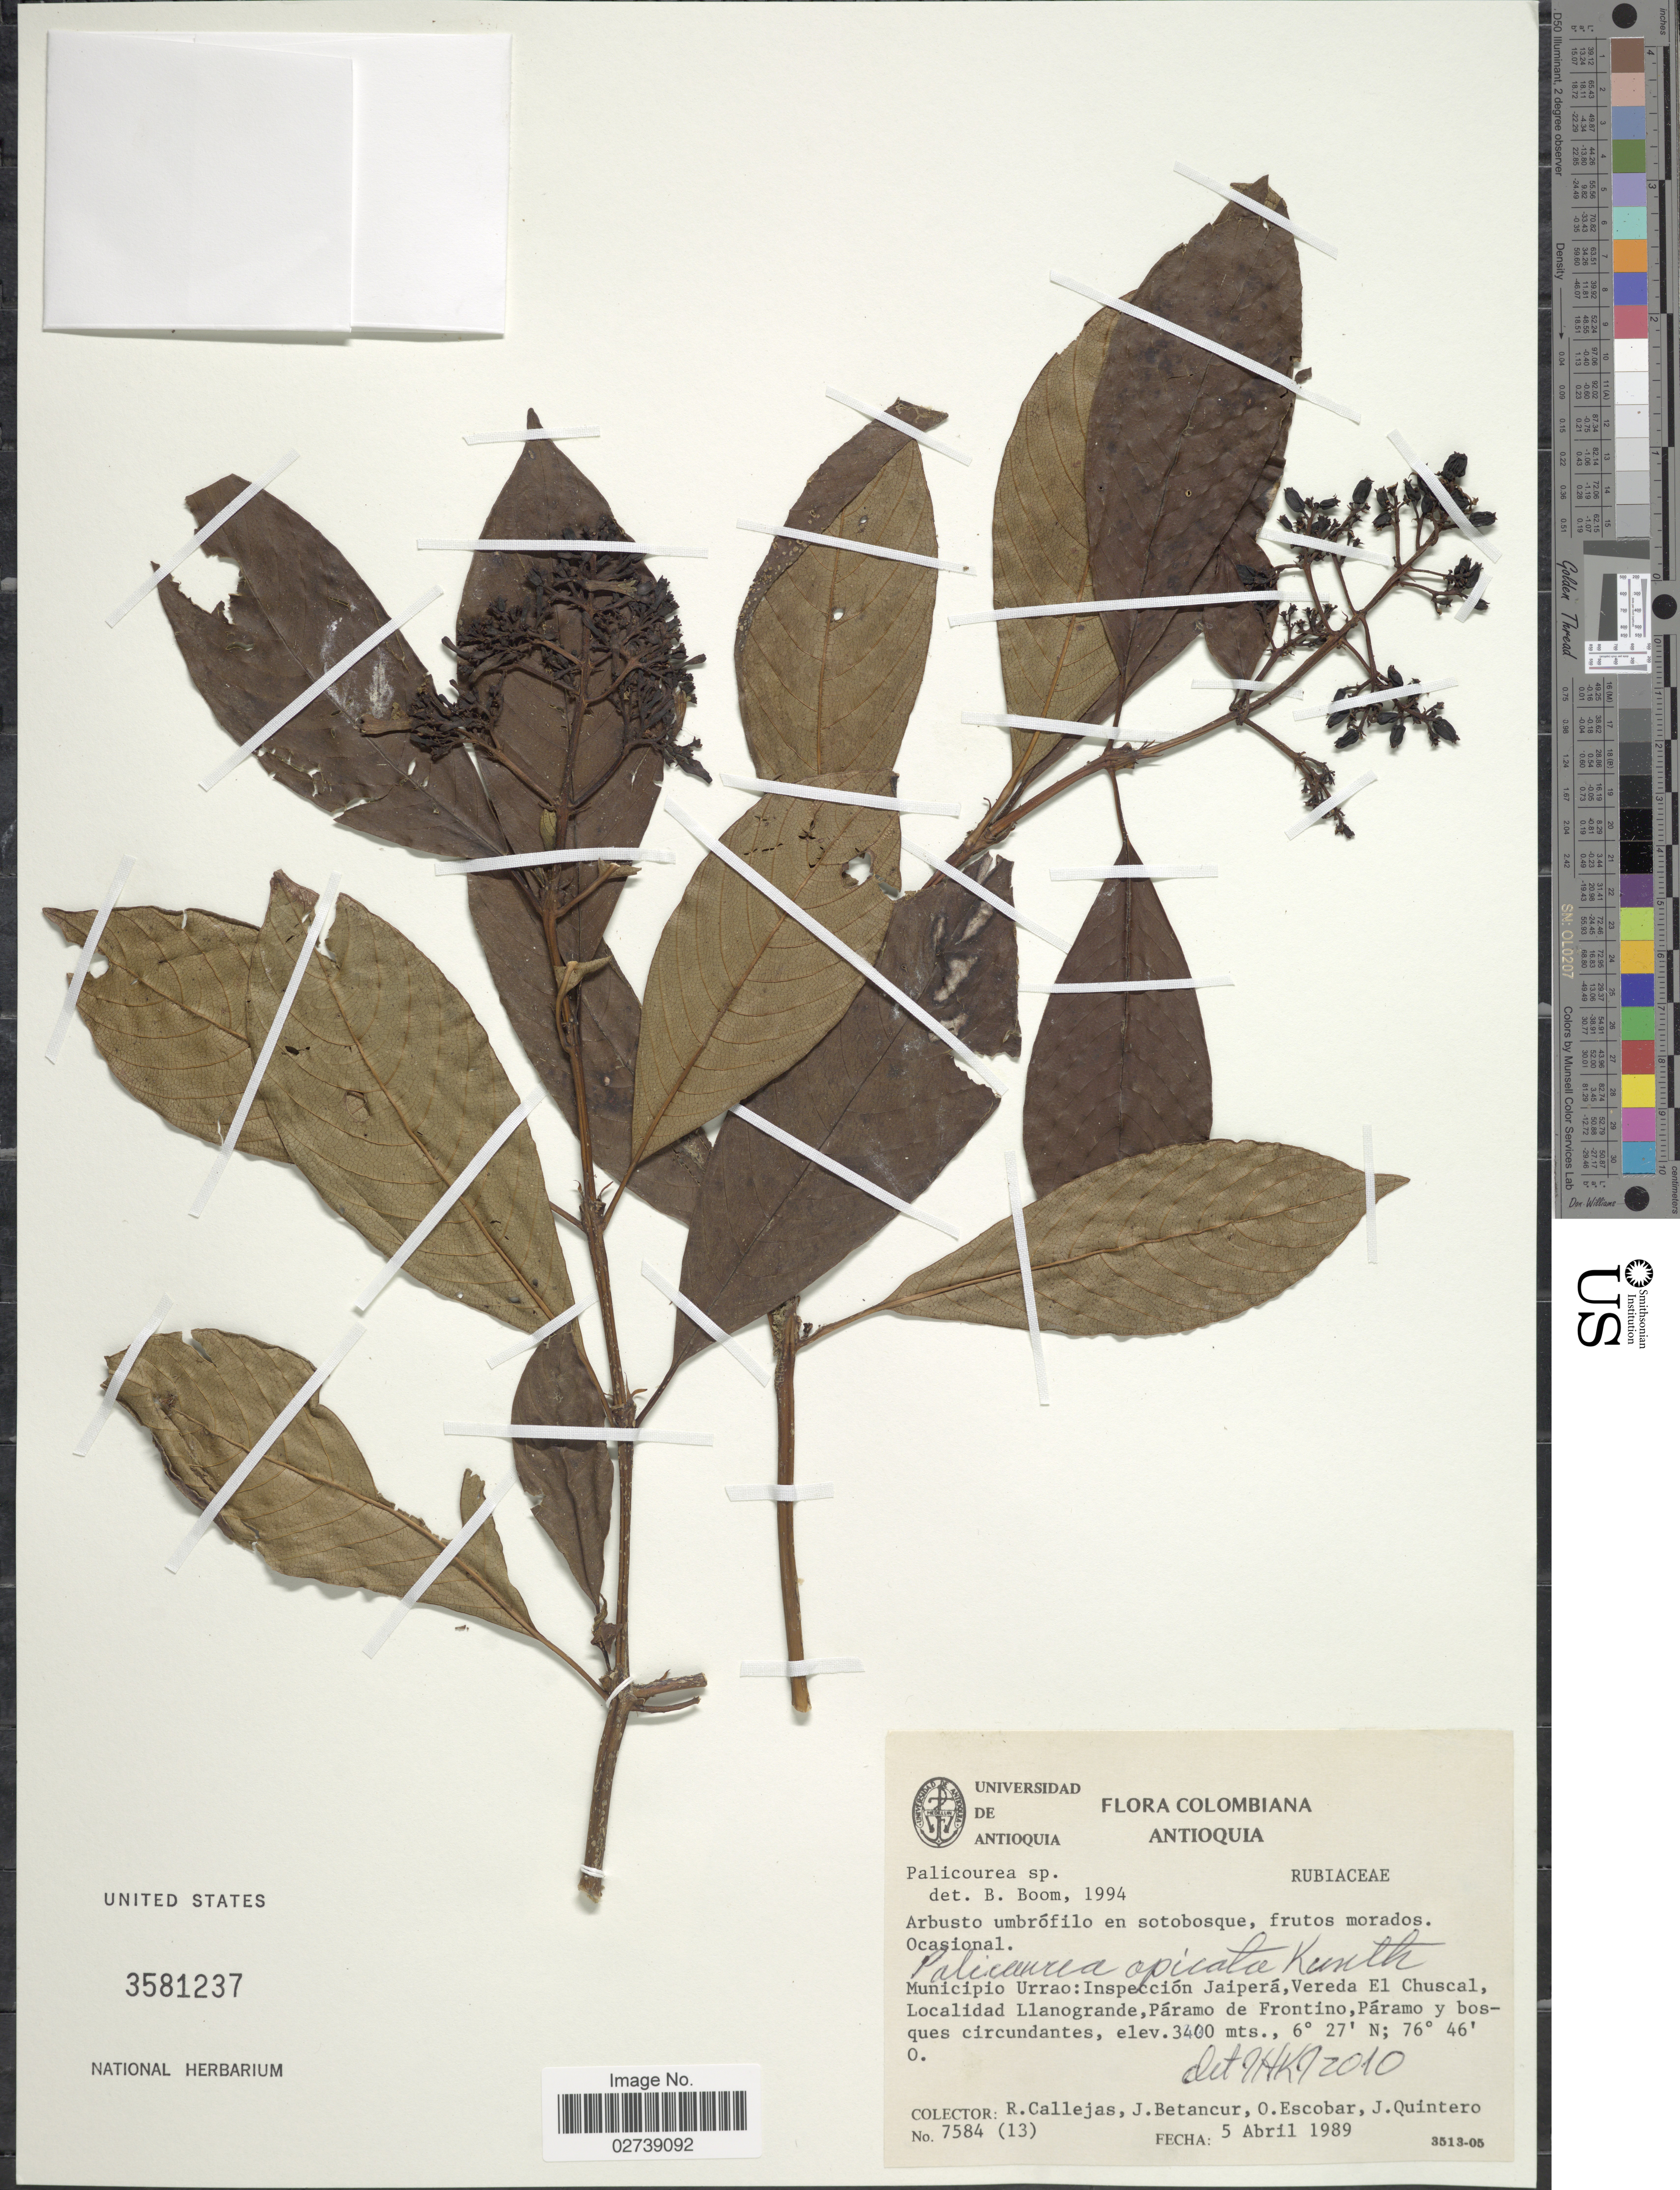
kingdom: Plantae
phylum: Tracheophyta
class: Magnoliopsida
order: Gentianales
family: Rubiaceae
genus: Palicourea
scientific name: Palicourea apicata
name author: Kunth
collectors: R. Callejas, J. Betancur, O. Escobar & J. Quintero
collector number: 7584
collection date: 1989-04-05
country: Colombia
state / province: Antioquia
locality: Municipio Urrao: Inspeccion Jaipera, Vereda El Chuscal, Localidad LLanogrande, Paramo de Frontino, Paramo y bosques circumdantes.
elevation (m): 3400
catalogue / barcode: US 3581237